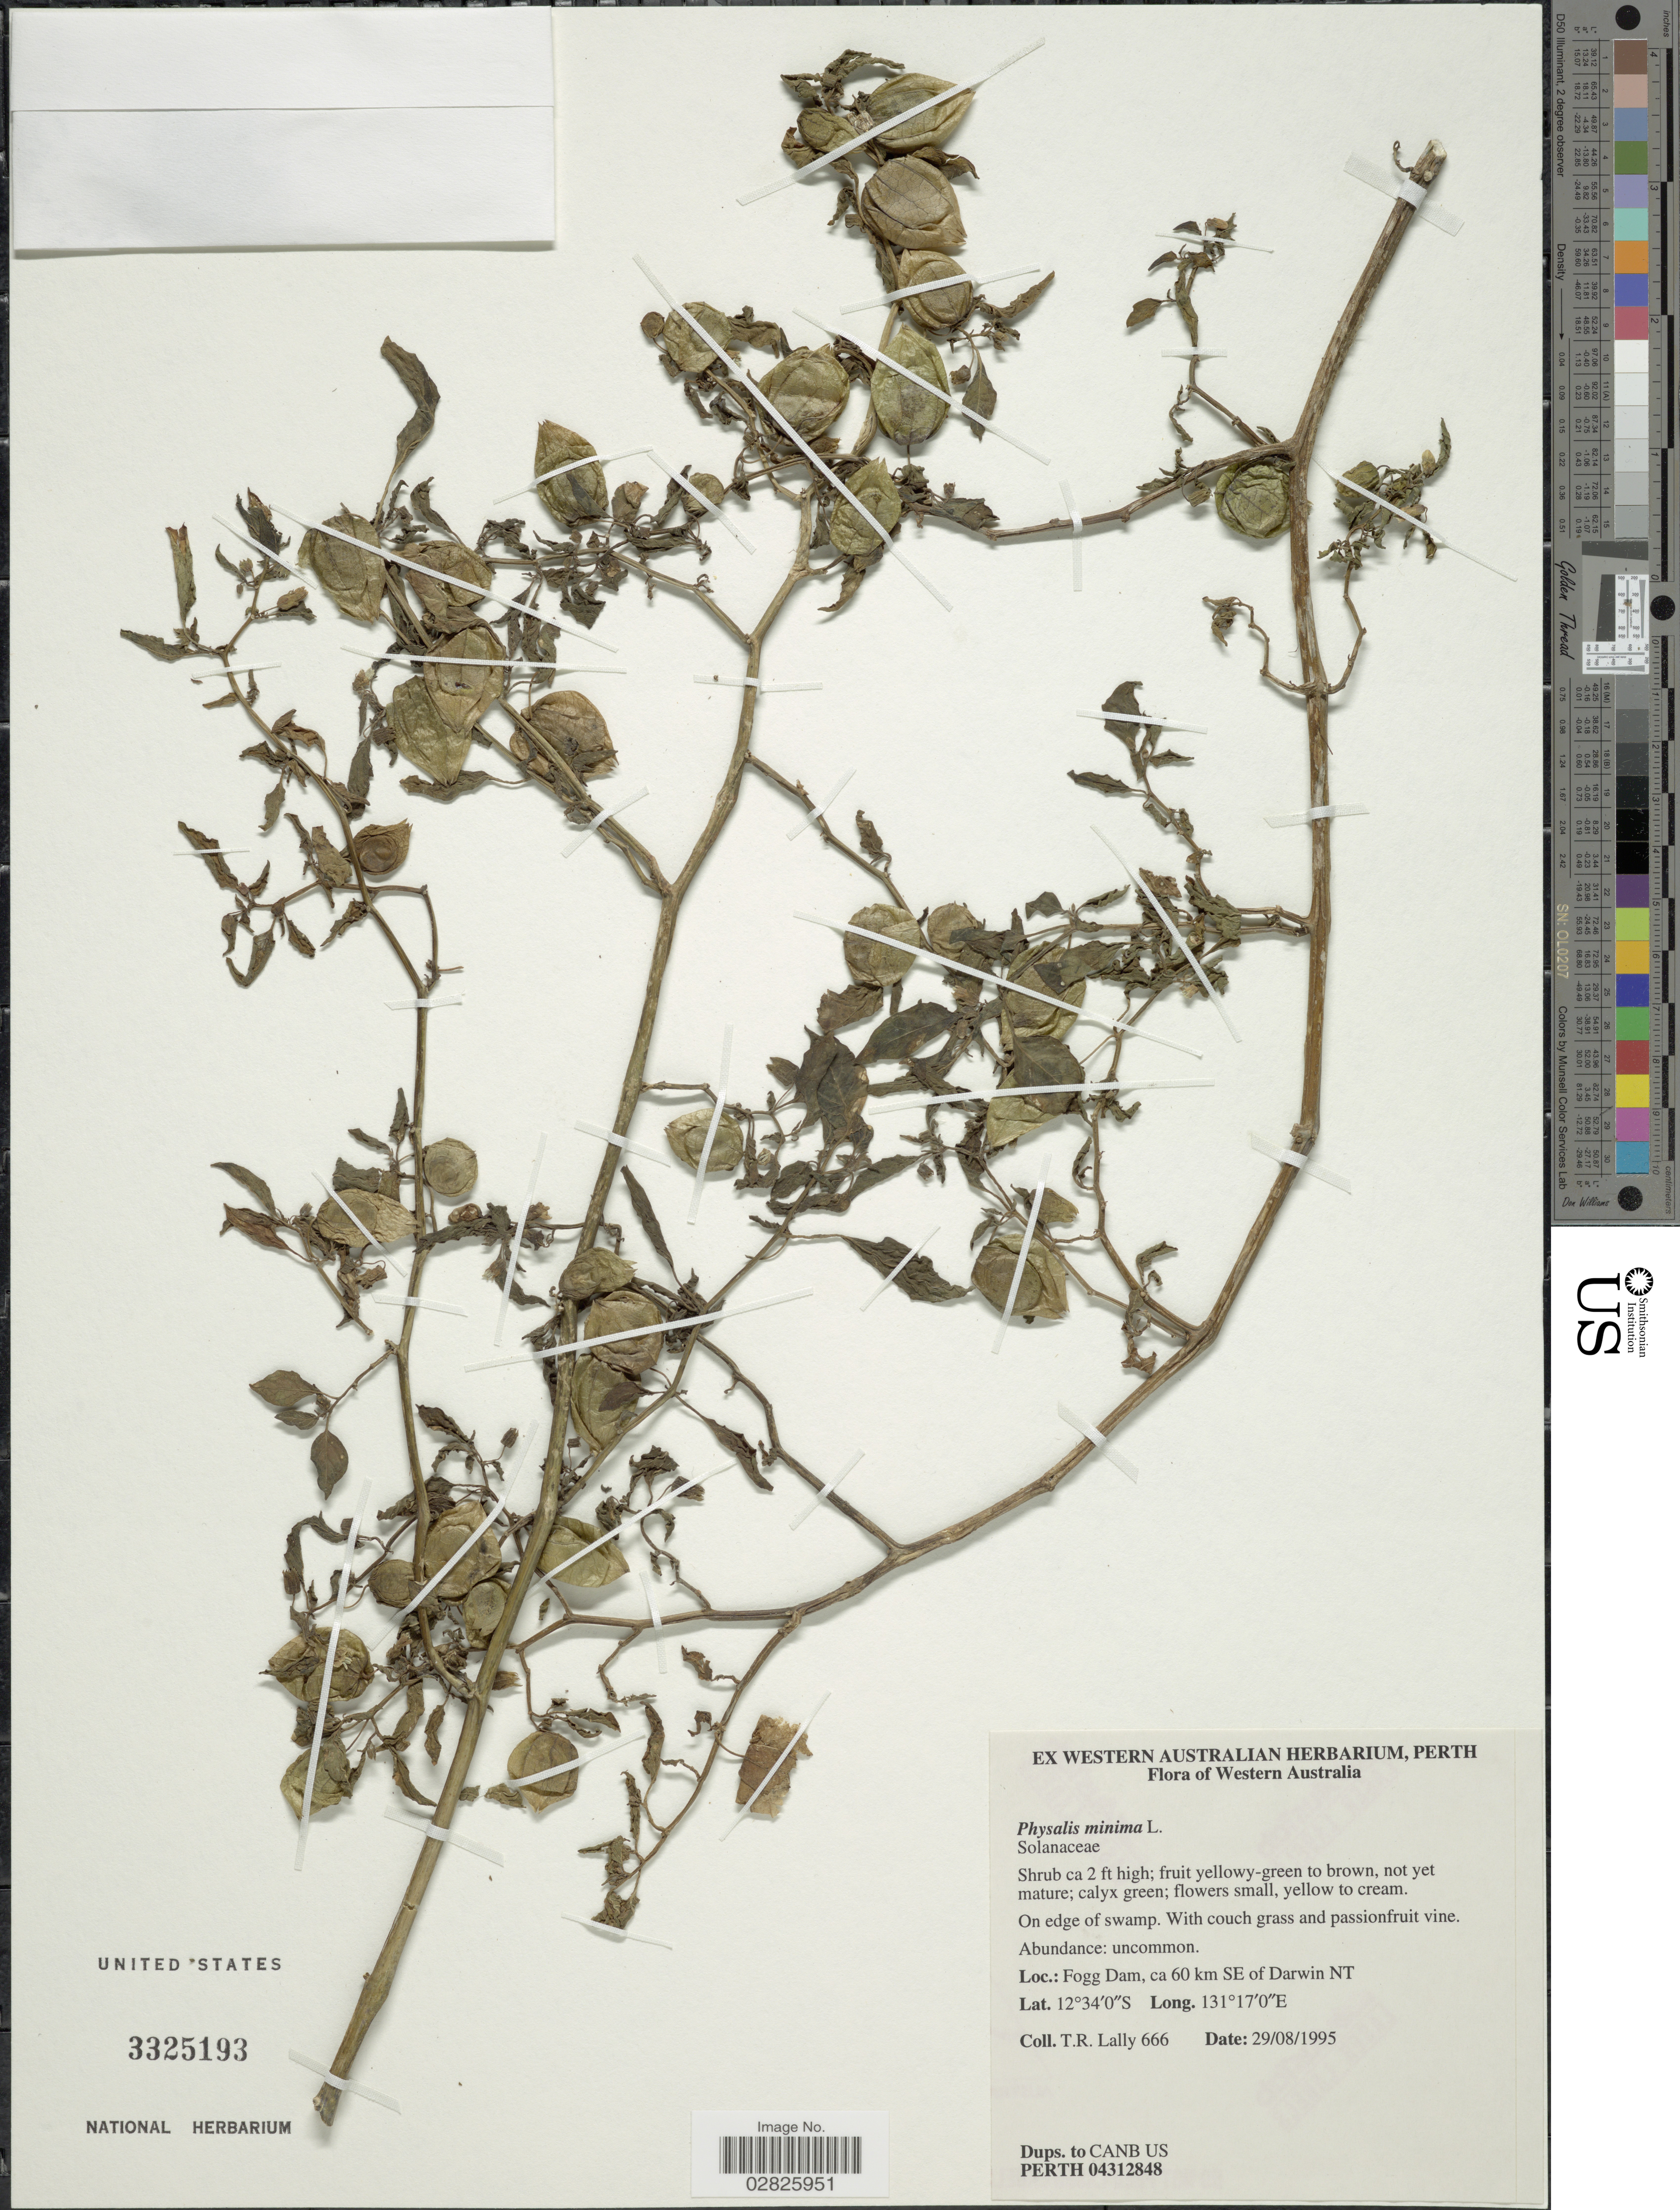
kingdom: Plantae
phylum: Tracheophyta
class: Magnoliopsida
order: Solanales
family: Solanaceae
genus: Physalis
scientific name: Physalis minima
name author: L.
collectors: T. R. Lally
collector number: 666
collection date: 1995-08-29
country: Australia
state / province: Northern Territory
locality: Western Australia. Fogg Dam, ca 60 km SE of Darwin NT.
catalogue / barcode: US 3325193